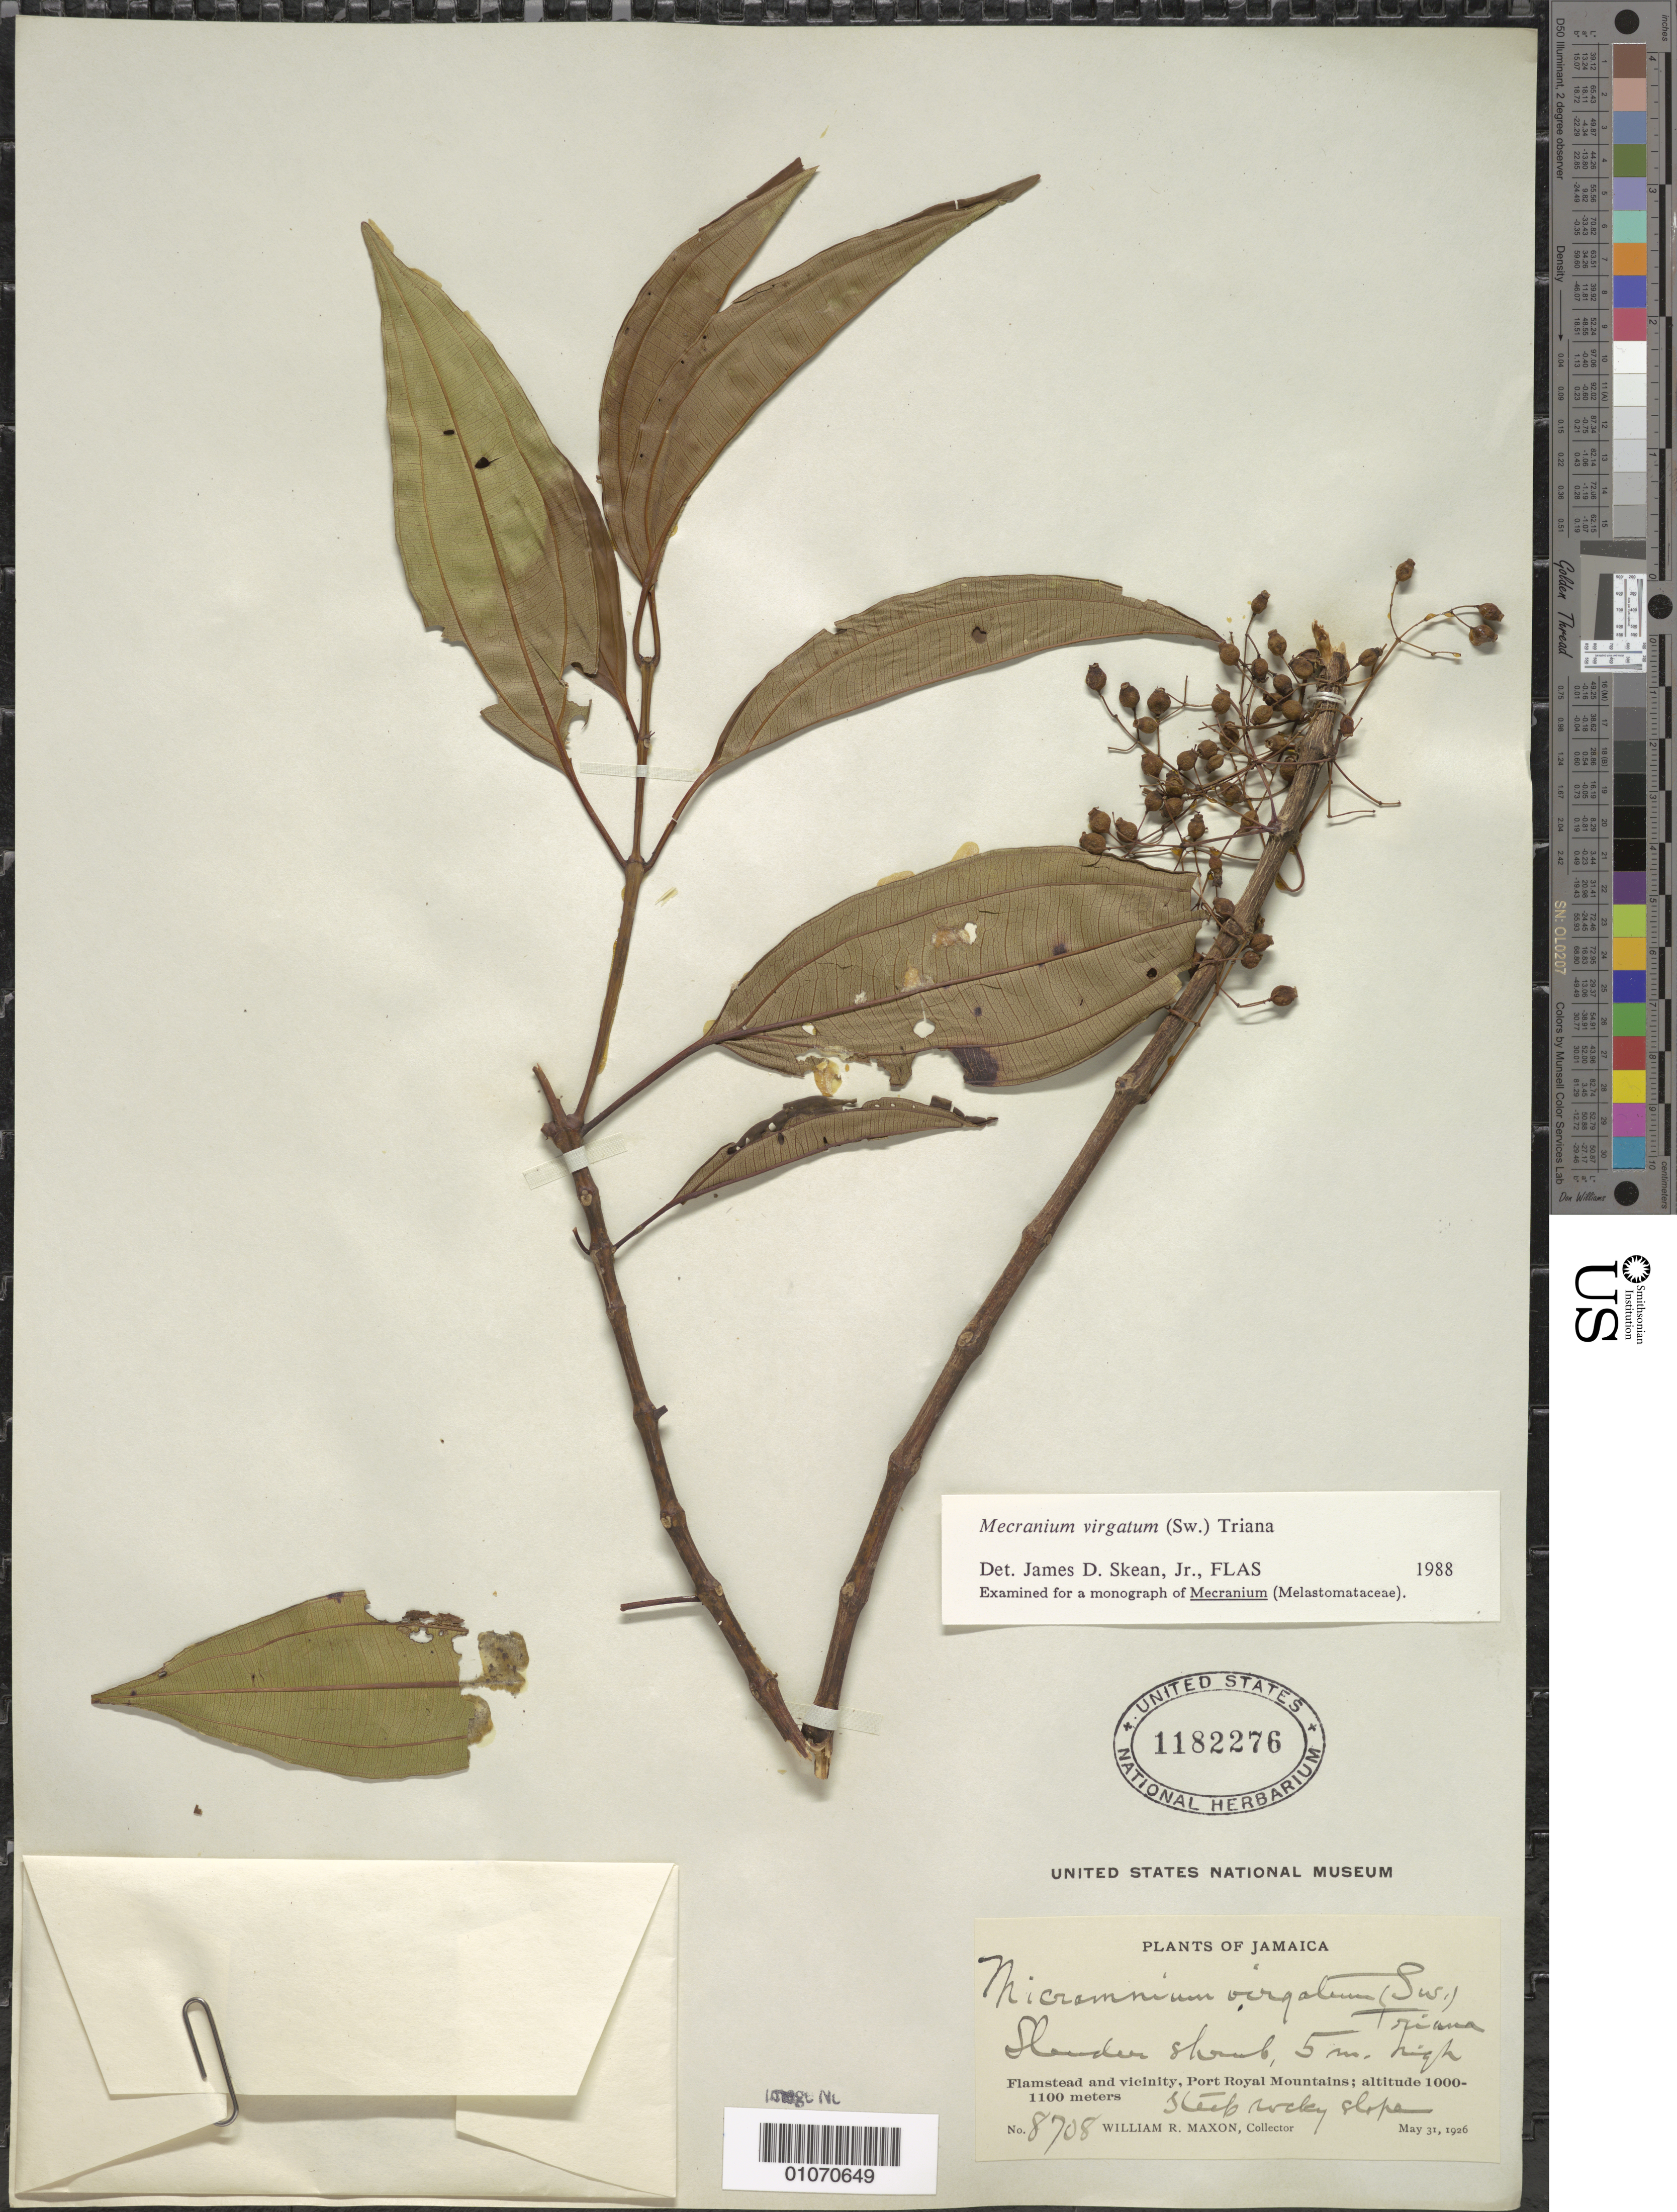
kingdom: Plantae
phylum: Tracheophyta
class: Magnoliopsida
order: Myrtales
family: Melastomataceae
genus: Mecranium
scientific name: Mecranium virgatum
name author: (Sw.) Triana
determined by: Skean, J. D., Jr.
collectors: W. R. Maxon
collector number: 8708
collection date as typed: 31 May 1926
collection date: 1926-05-31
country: Jamaica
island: Jamaica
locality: Flamstead and vicinity, port Royal Mountains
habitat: Steep rocky slope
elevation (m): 1000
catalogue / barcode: US 1182276